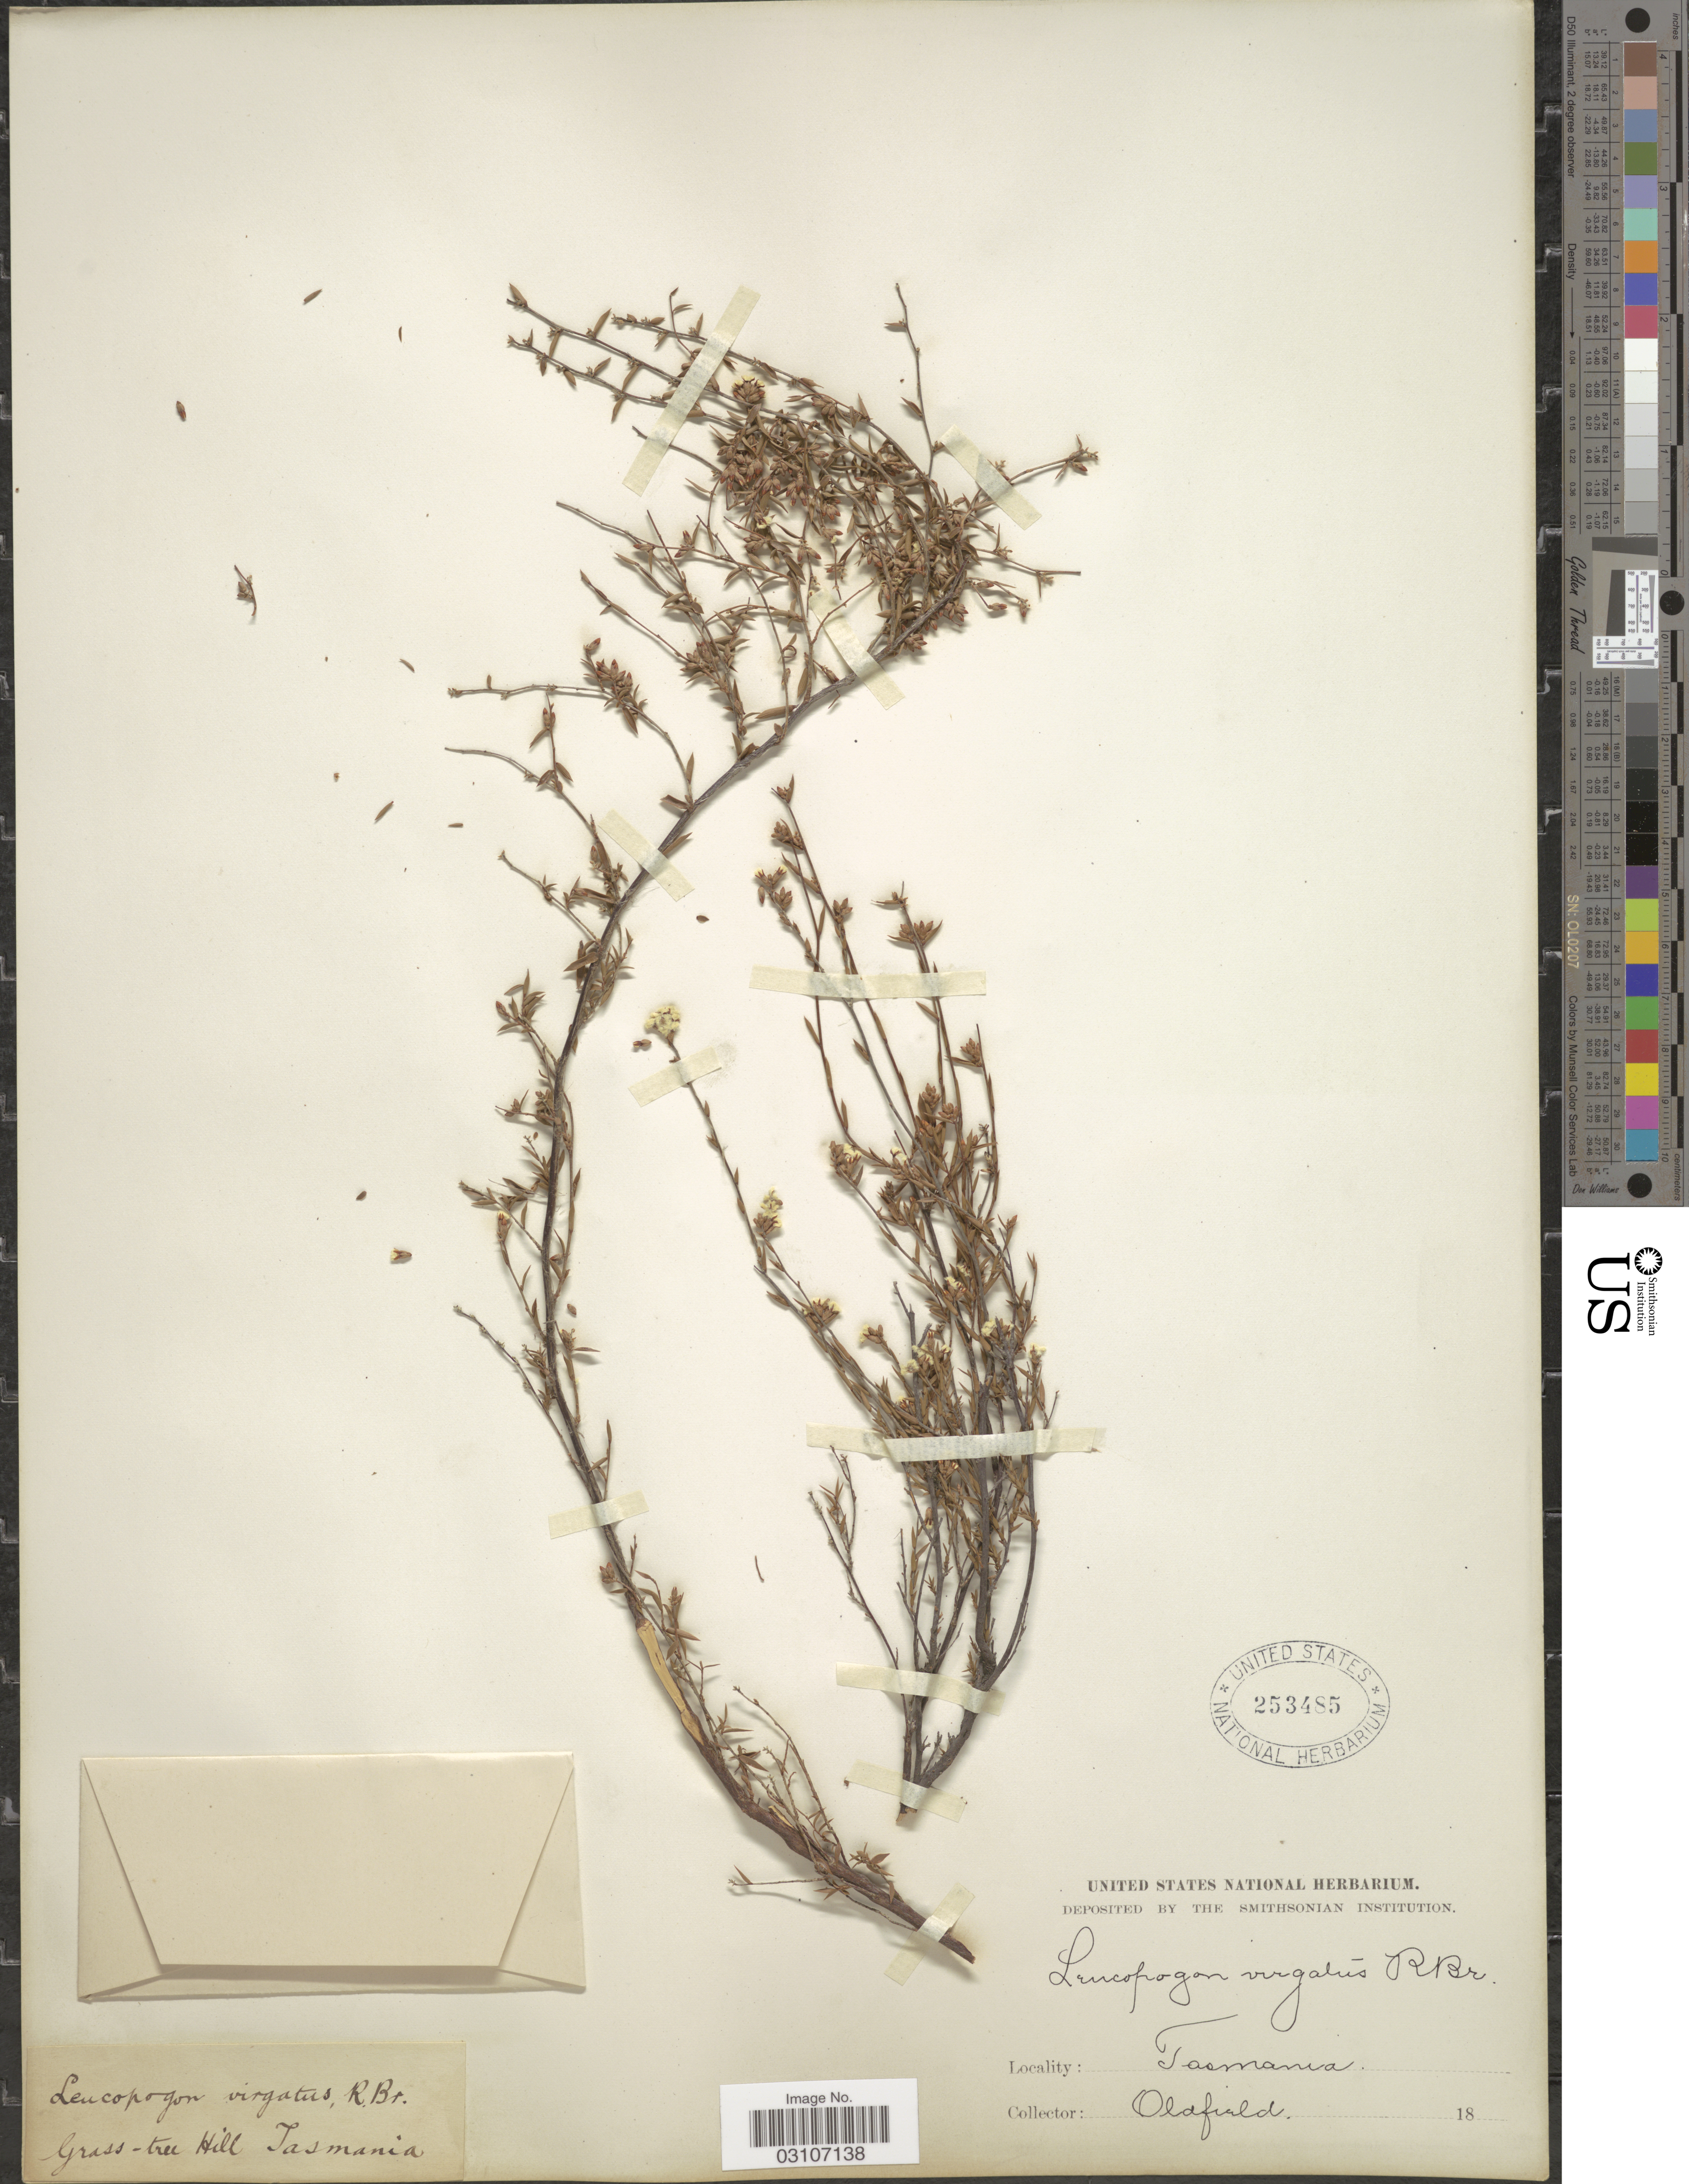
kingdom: Plantae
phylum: Tracheophyta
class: Magnoliopsida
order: Ericales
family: Ericaceae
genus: Leucopogon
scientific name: Leucopogon virgatus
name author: R. Br.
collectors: Oldfield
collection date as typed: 18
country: Australia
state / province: Tasmania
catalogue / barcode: US 253485